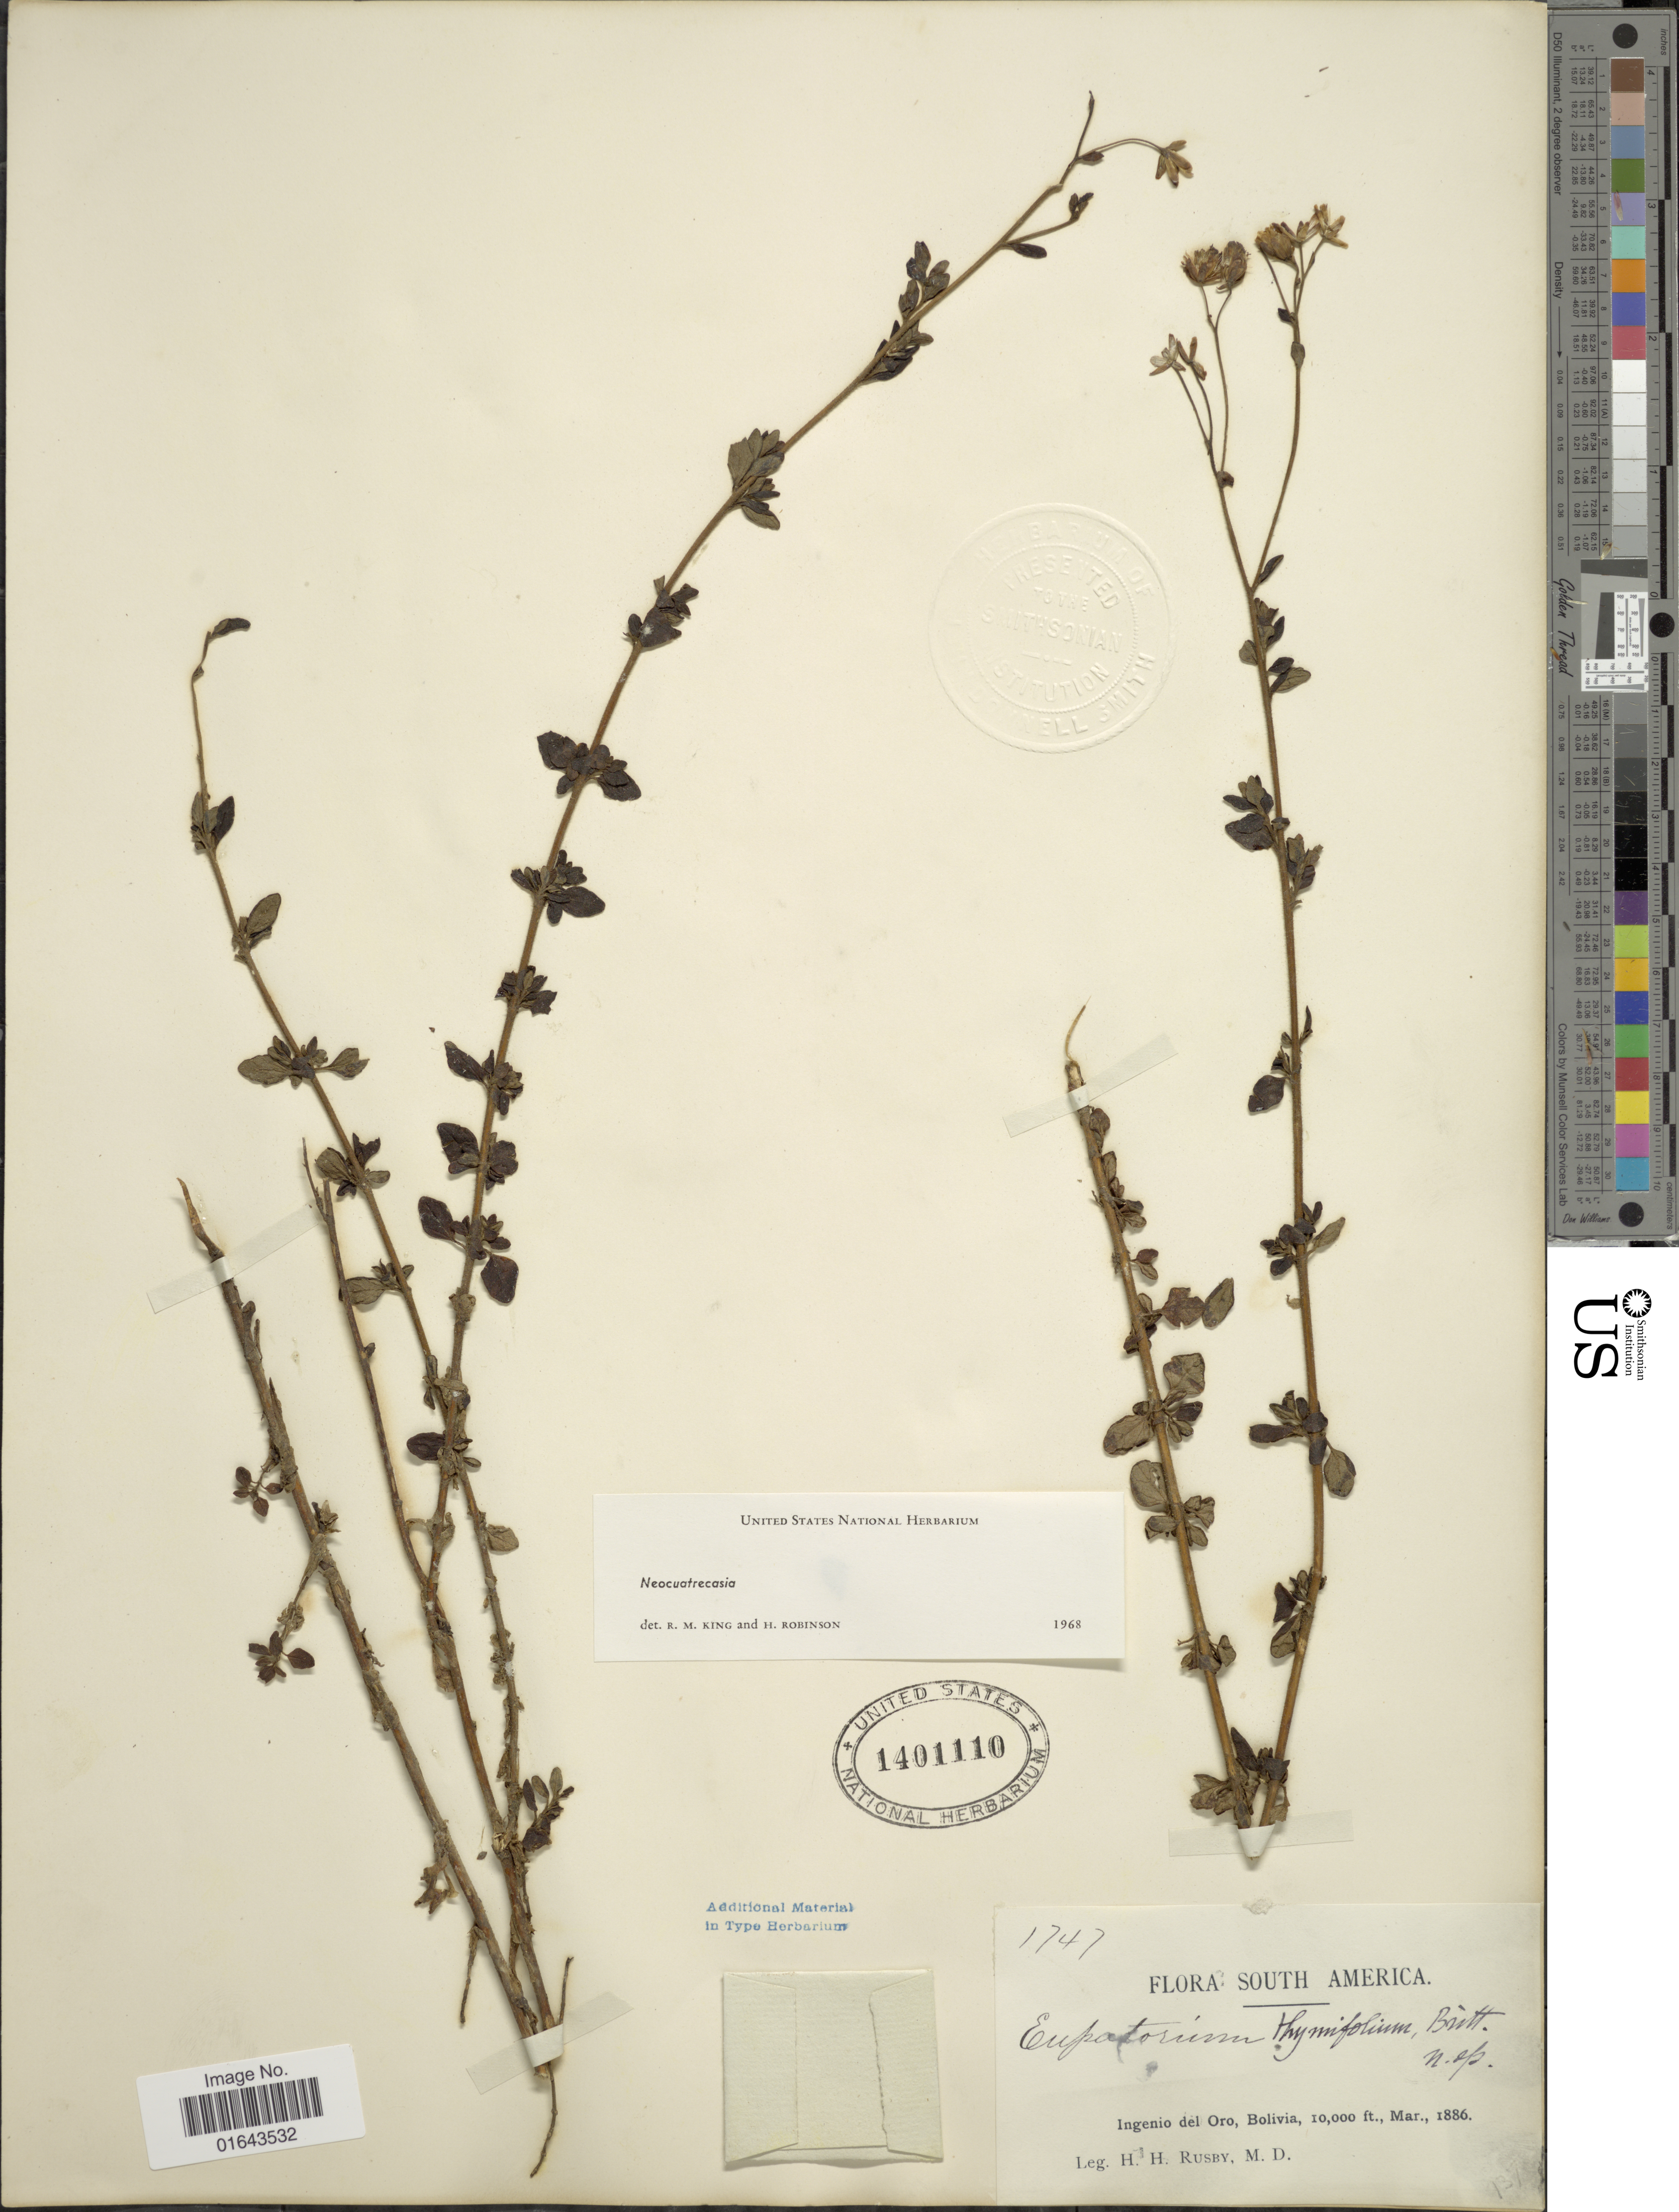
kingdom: Plantae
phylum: Tracheophyta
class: Magnoliopsida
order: Asterales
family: Asteraceae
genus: Neocuatrecasia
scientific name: Neocuatrecasia thymifolia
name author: (Britton) R.M. King & H. Rob.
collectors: H. H. Rusby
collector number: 1747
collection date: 1886-03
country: Bolivia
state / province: Potosí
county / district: Potasí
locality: Ingenio del Oro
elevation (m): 3048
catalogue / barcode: US 1401110